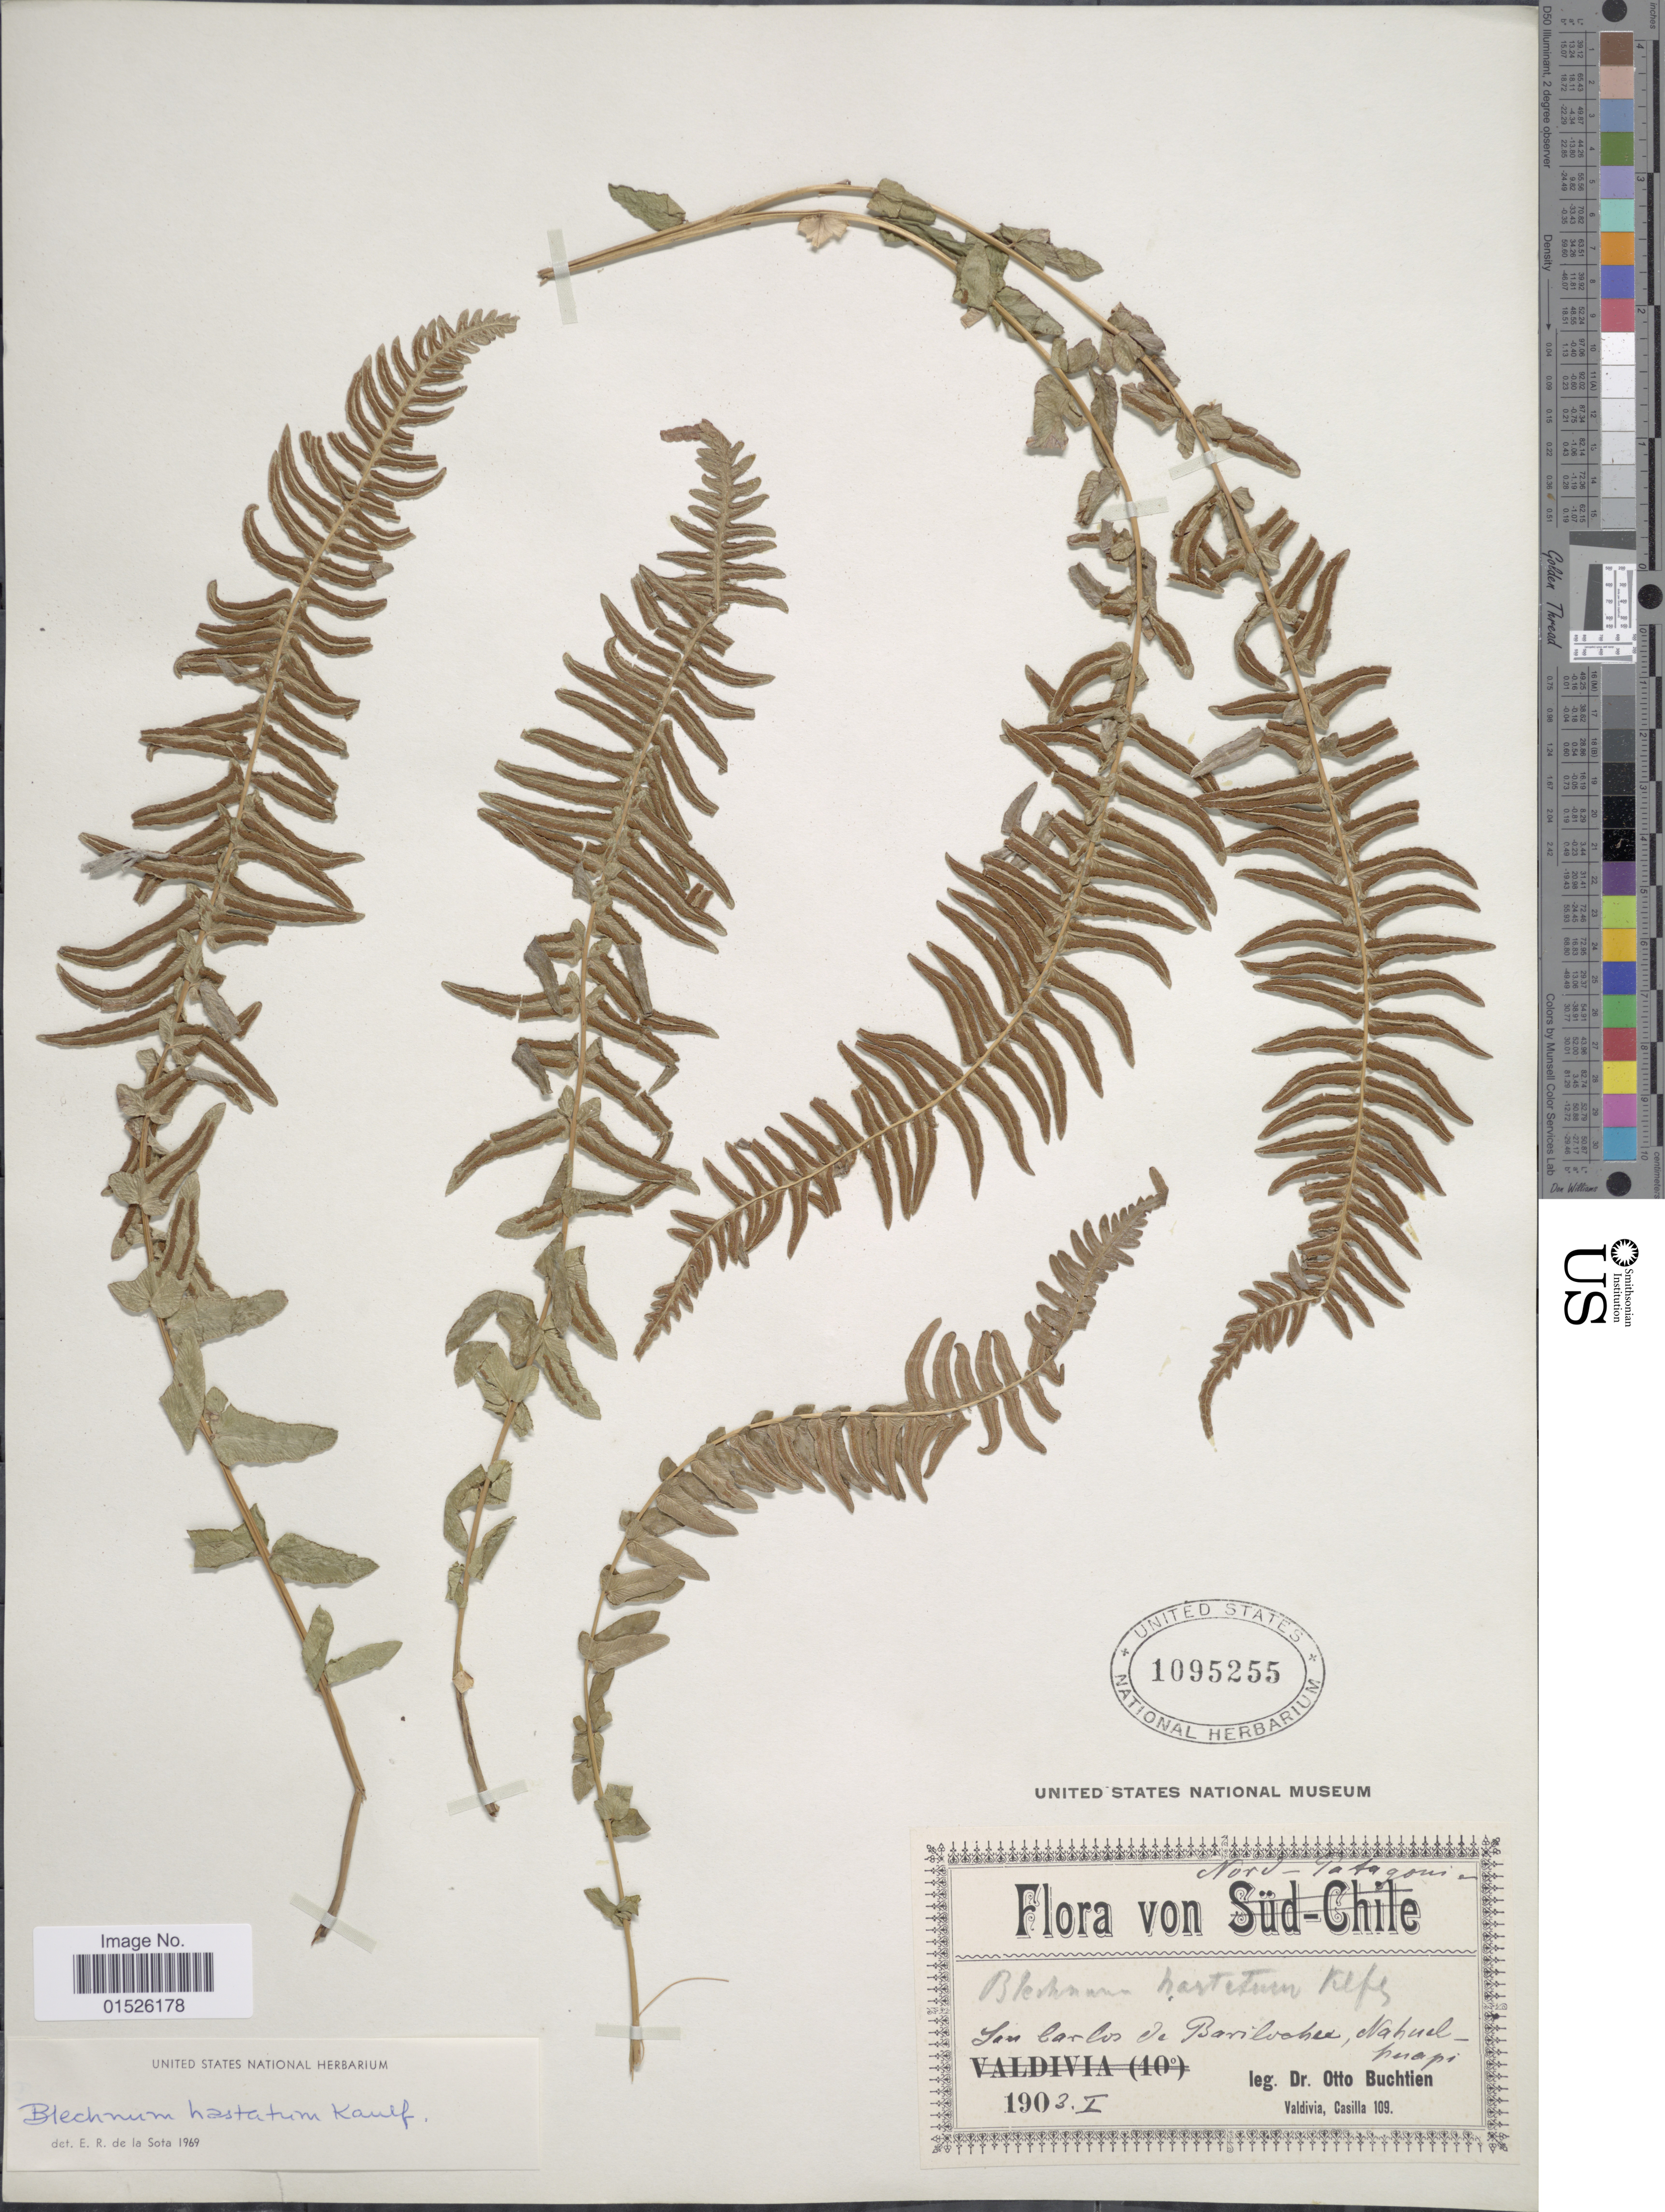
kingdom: Plantae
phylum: Tracheophyta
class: Polypodiopsida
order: Polypodiales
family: Blechnaceae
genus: Blechnum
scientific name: Blechnum hastatum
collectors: O. Buchtien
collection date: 1903-01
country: Argentina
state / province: Río Negro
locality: Nord Patagonien, San Carlos de Bariloche, Nahuelhuapi.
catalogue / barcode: US 1095255